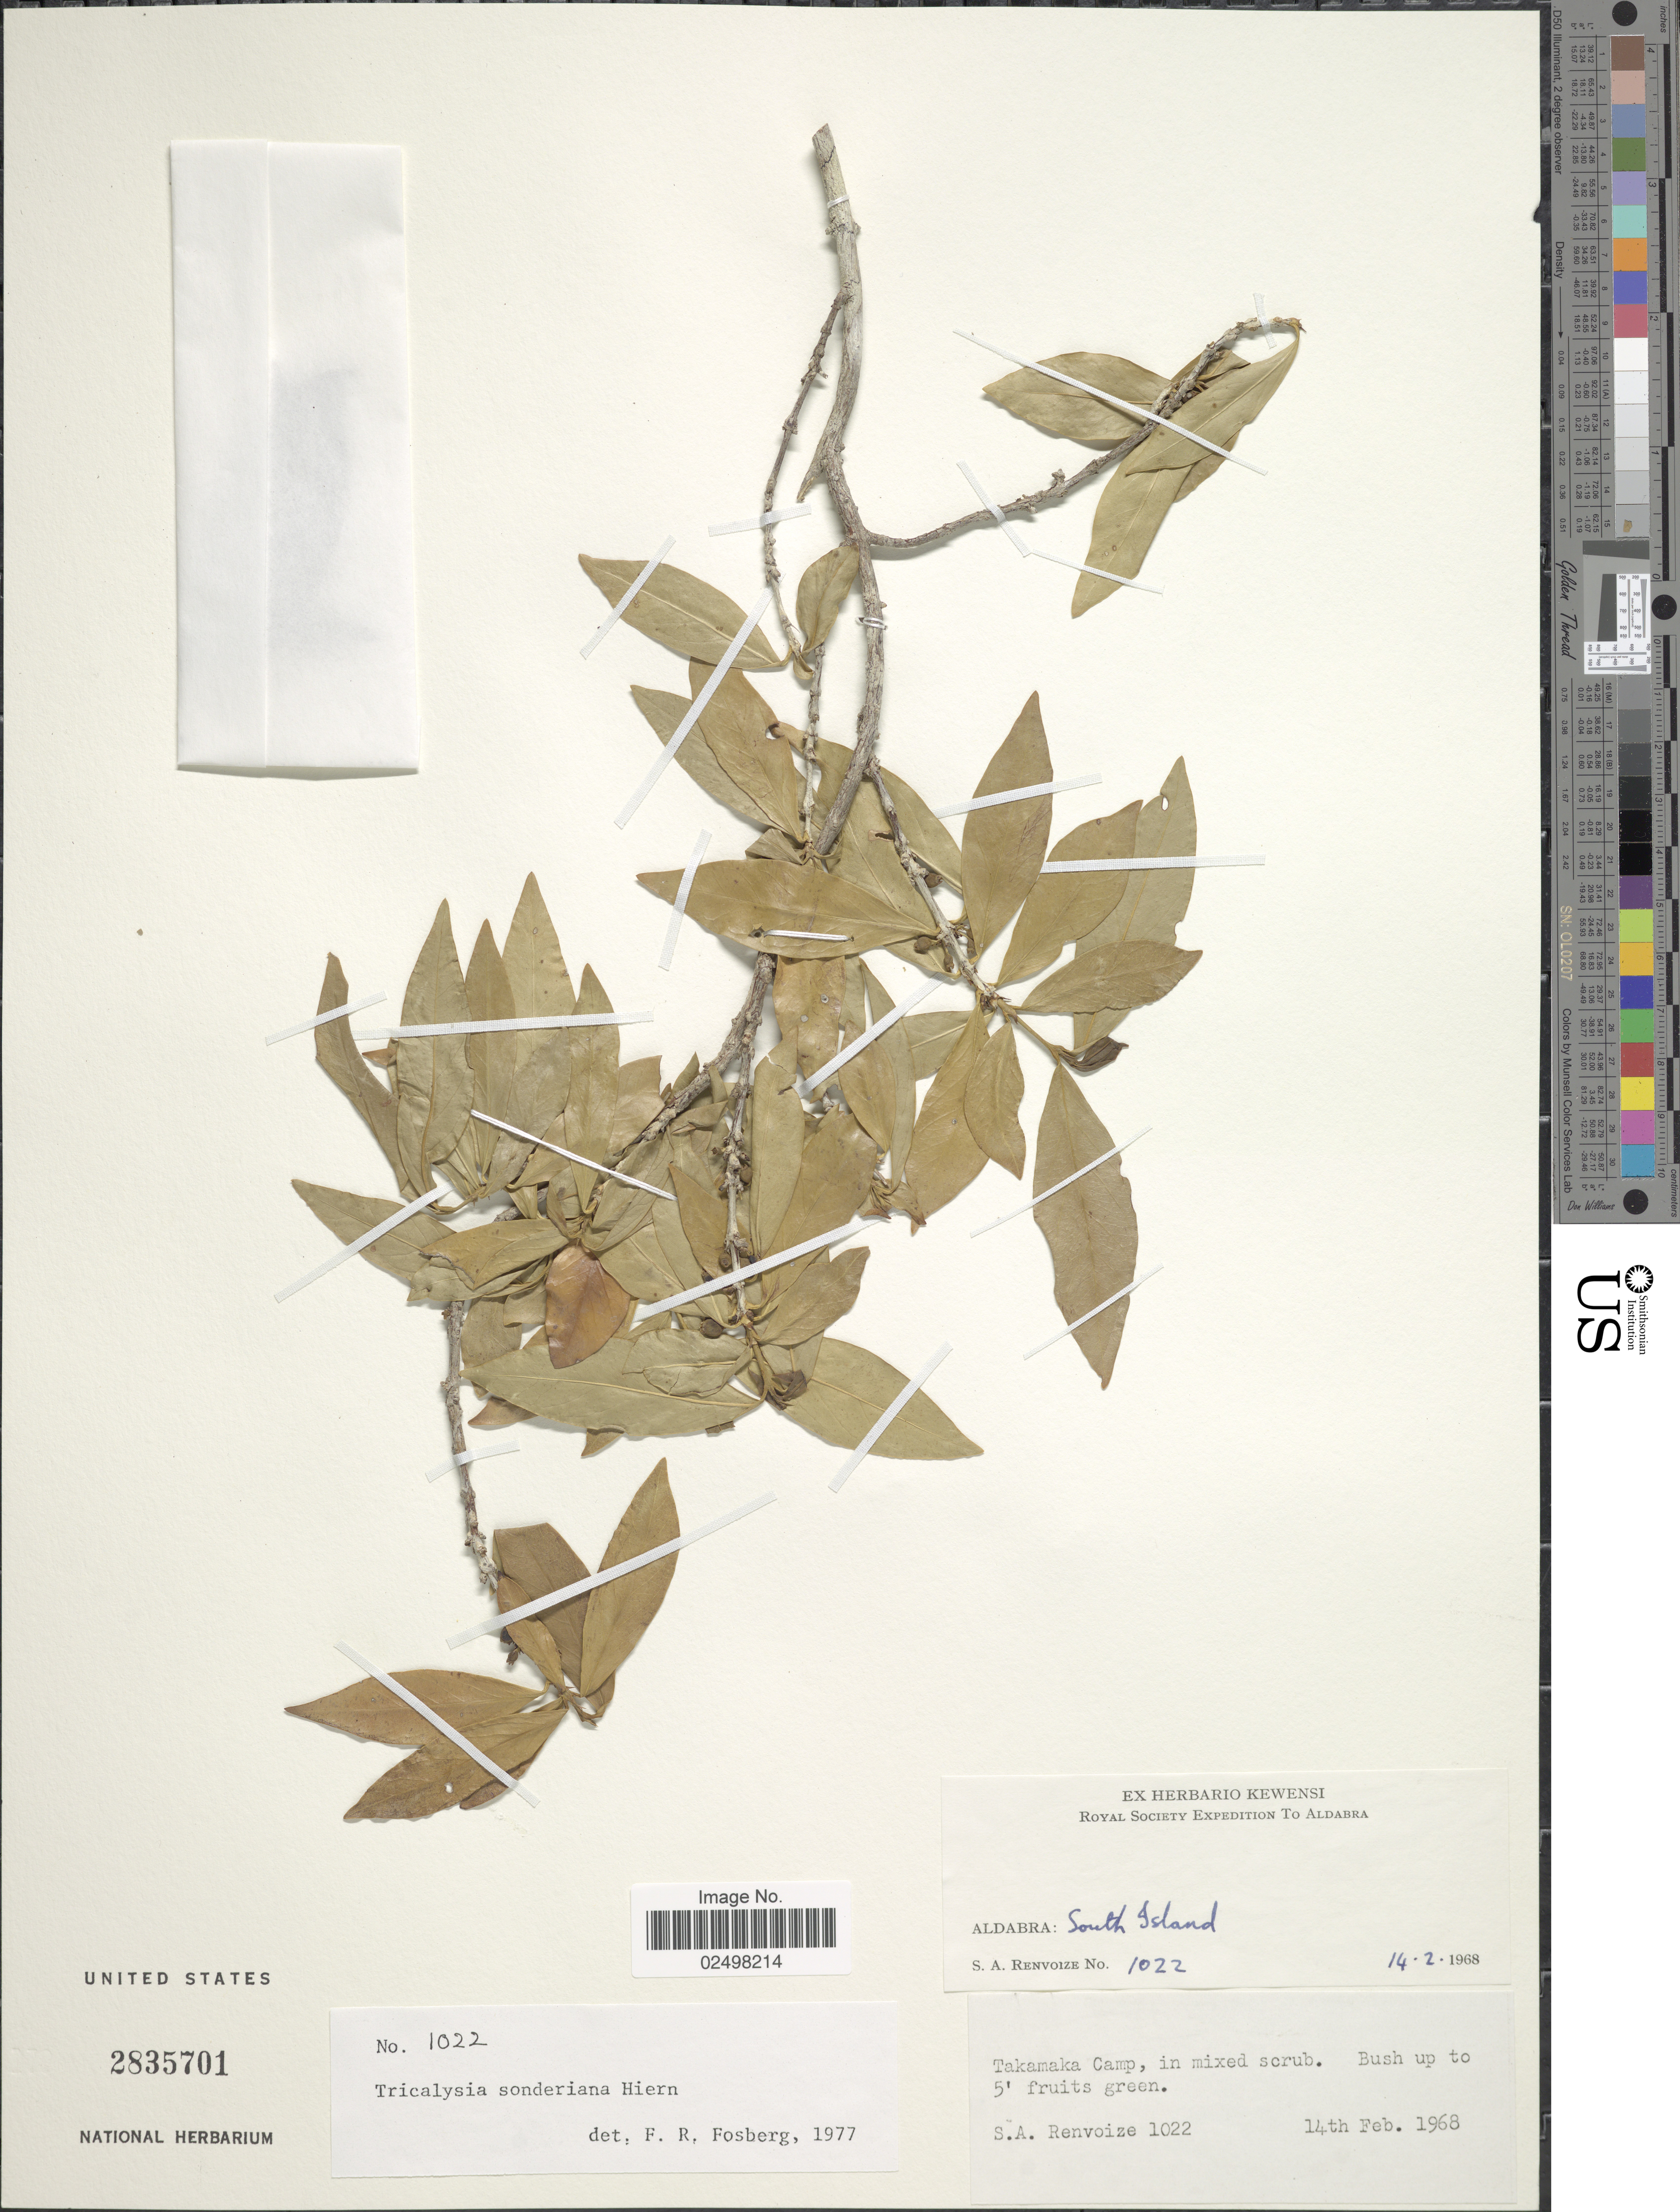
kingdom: Plantae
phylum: Tracheophyta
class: Magnoliopsida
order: Gentianales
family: Rubiaceae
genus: Tricalysia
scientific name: Tricalysia sonderiana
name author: Hiern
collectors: S. A. Renvoize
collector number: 1022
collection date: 1968-02-14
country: Seychelles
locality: Aldabra: South Island, Takamaka Camp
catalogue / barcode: US 2835701